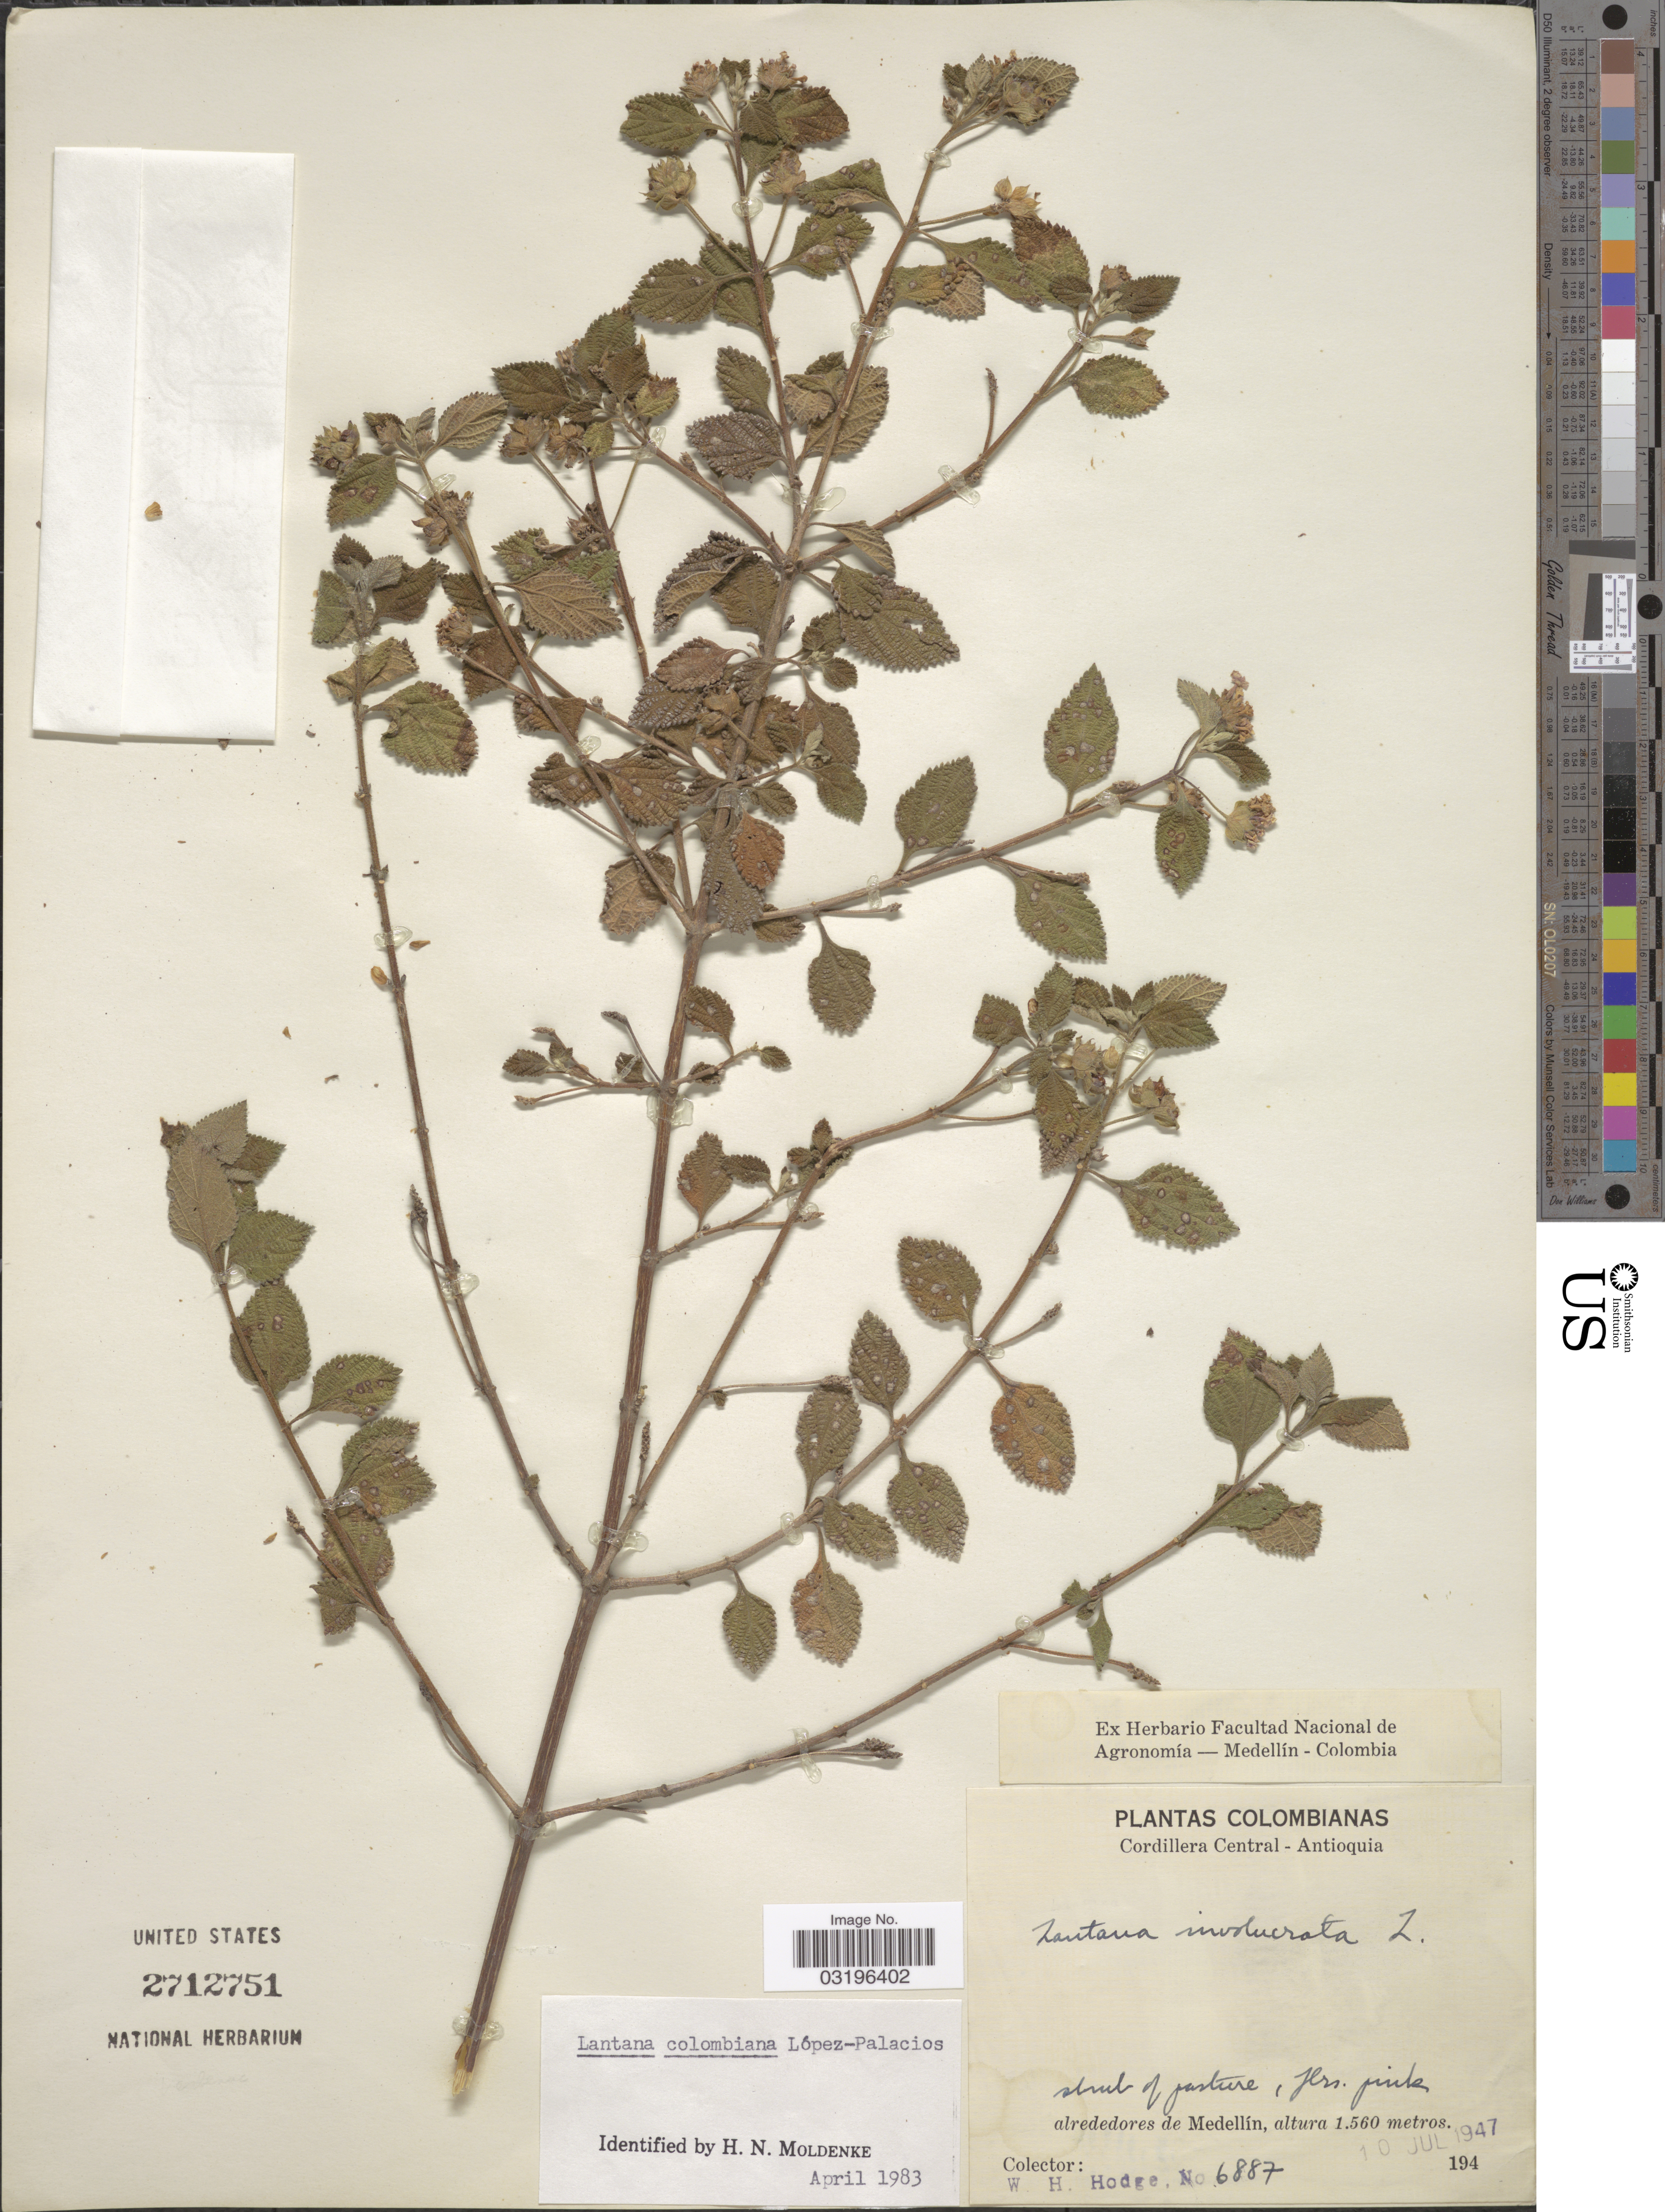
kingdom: Plantae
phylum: Tracheophyta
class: Magnoliopsida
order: Lamiales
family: Verbenaceae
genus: Lantana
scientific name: Lantana colombiana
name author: López-Pal.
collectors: W. Hodge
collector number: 6887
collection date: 1947-07-10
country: Colombia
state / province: Antioquia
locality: Cordillera Central. Alrededores de Medellín.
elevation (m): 1560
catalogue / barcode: US 2712751